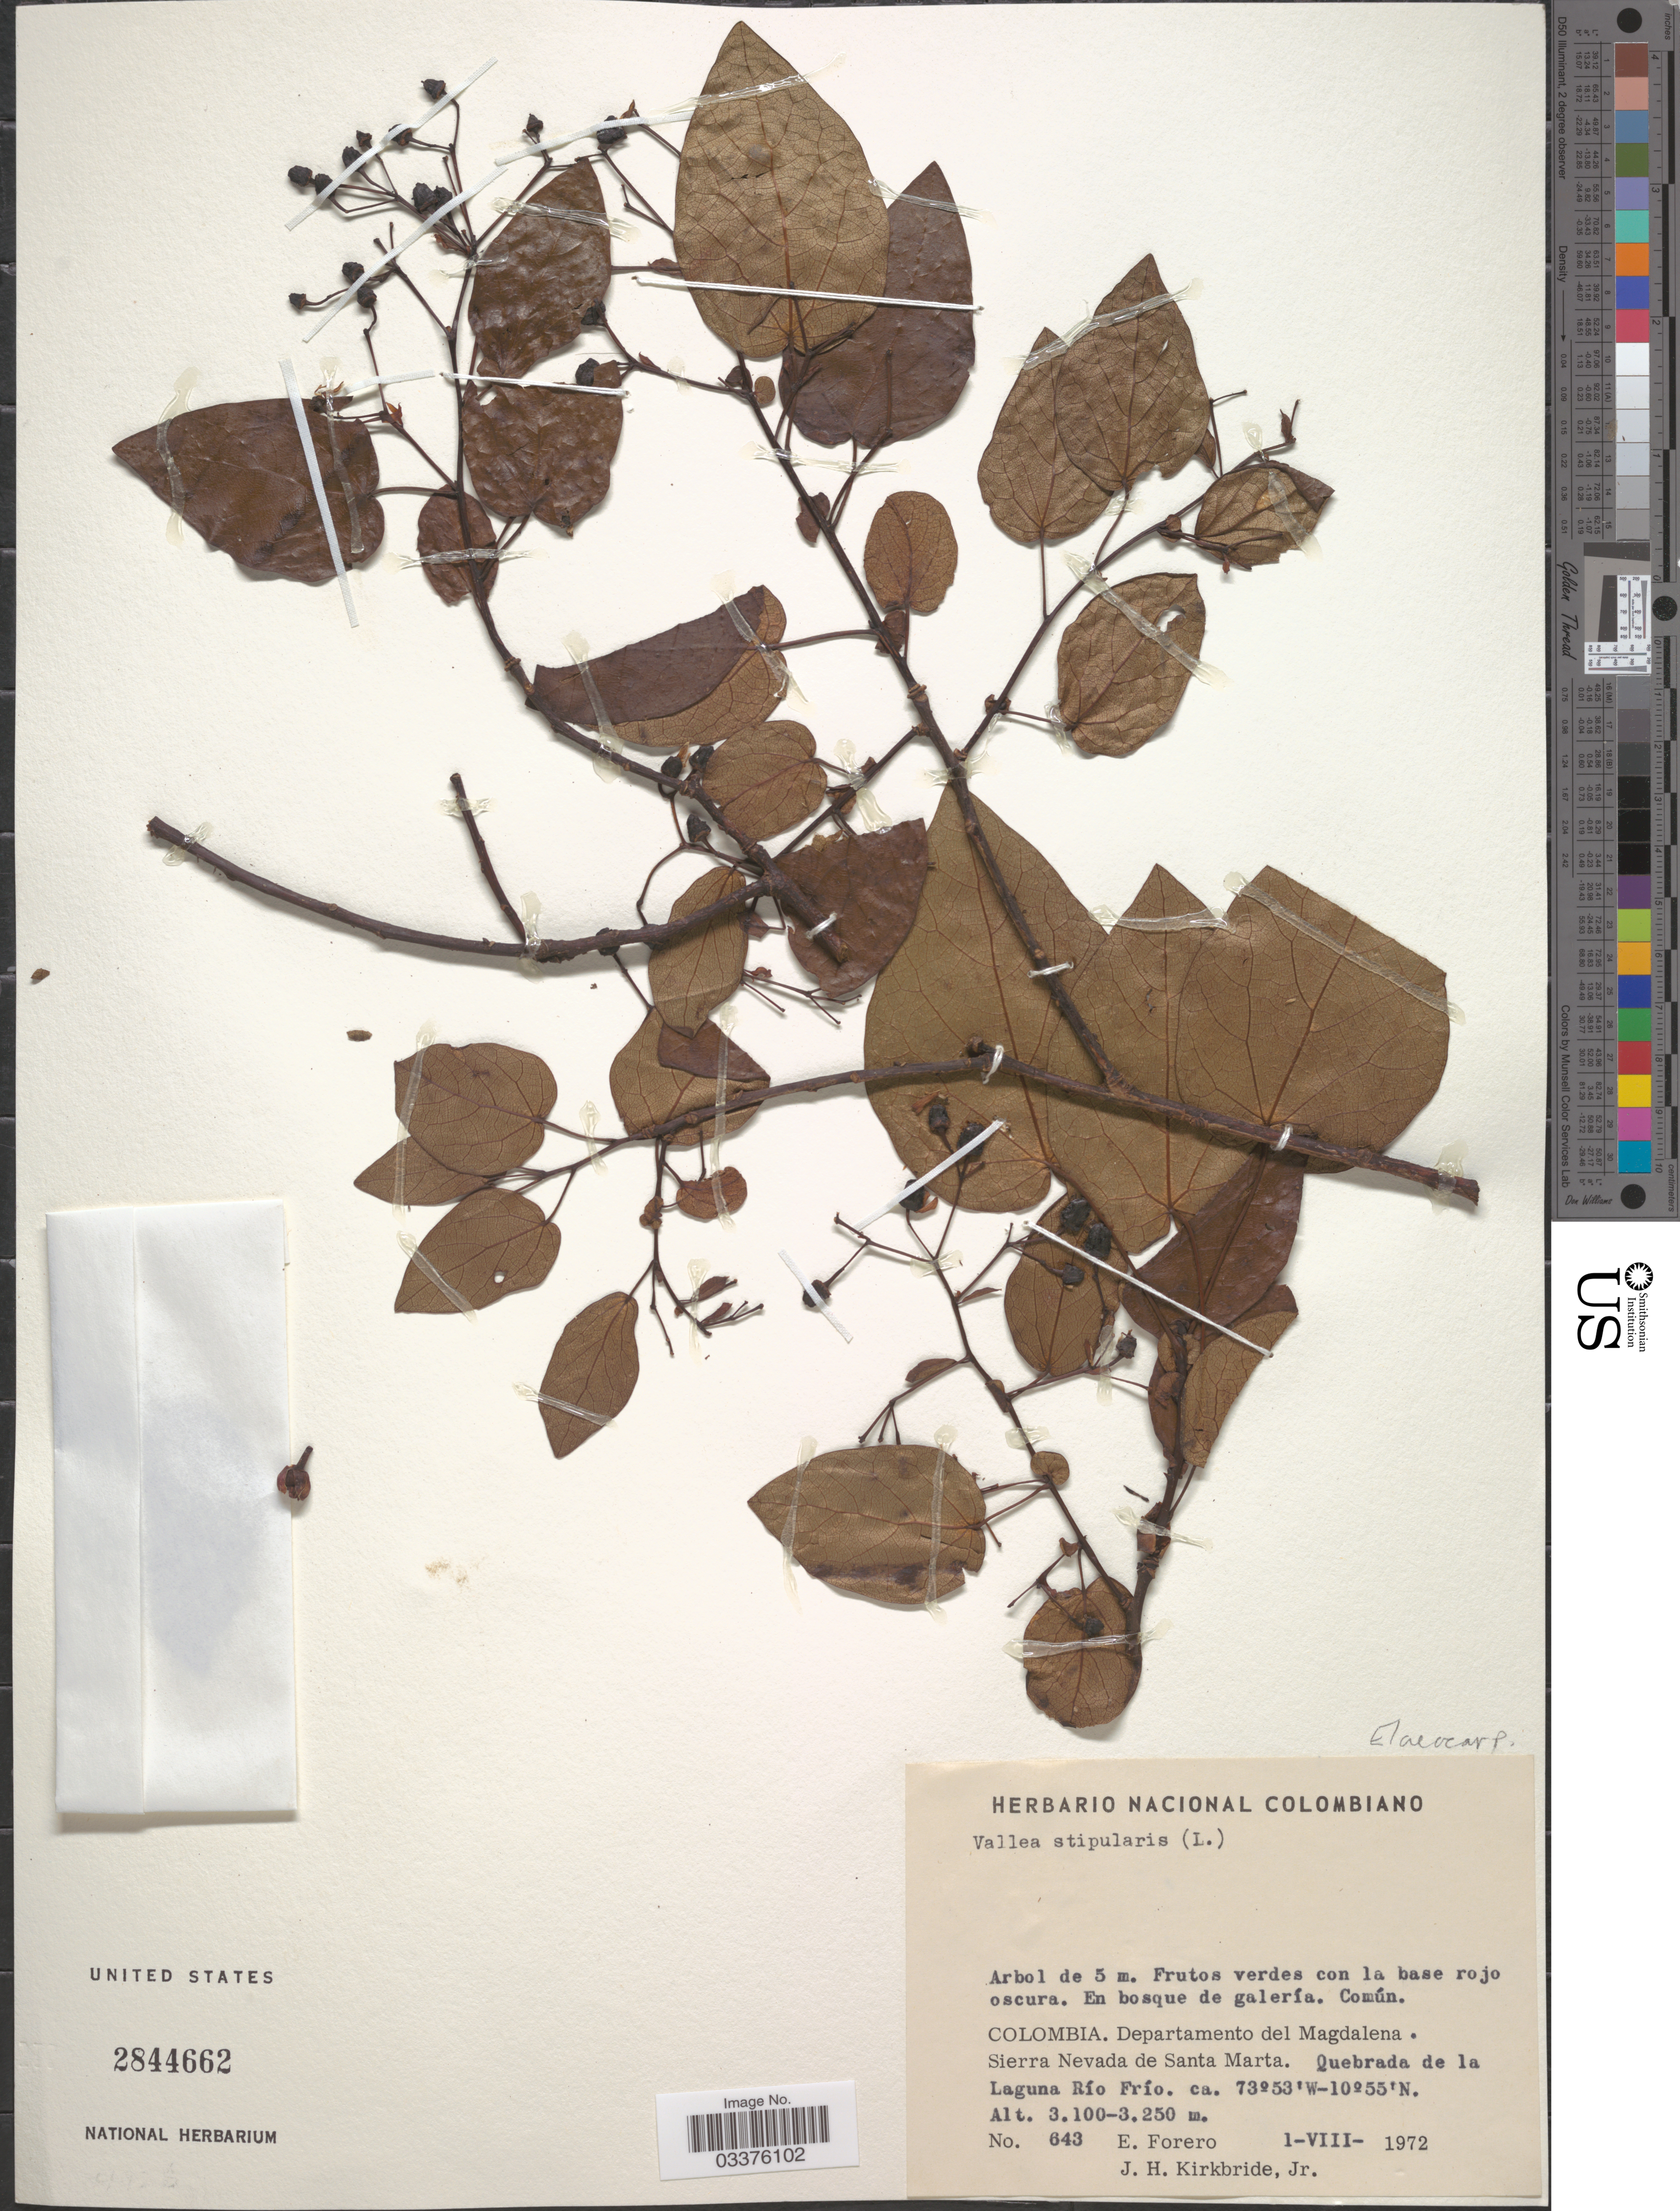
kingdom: Plantae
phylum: Tracheophyta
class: Magnoliopsida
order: Oxalidales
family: Elaeocarpaceae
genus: Vallea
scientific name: Vallea stipularis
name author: L. f.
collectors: E. Forero & J. H. Kirkbride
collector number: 643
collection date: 1972-08-01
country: Colombia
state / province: Magdalena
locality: Departamento del Magdalena. Sierra Nevada de Santa Marta. Quebrada de la Laguna Río Frío.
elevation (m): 3100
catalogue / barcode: US 2844662